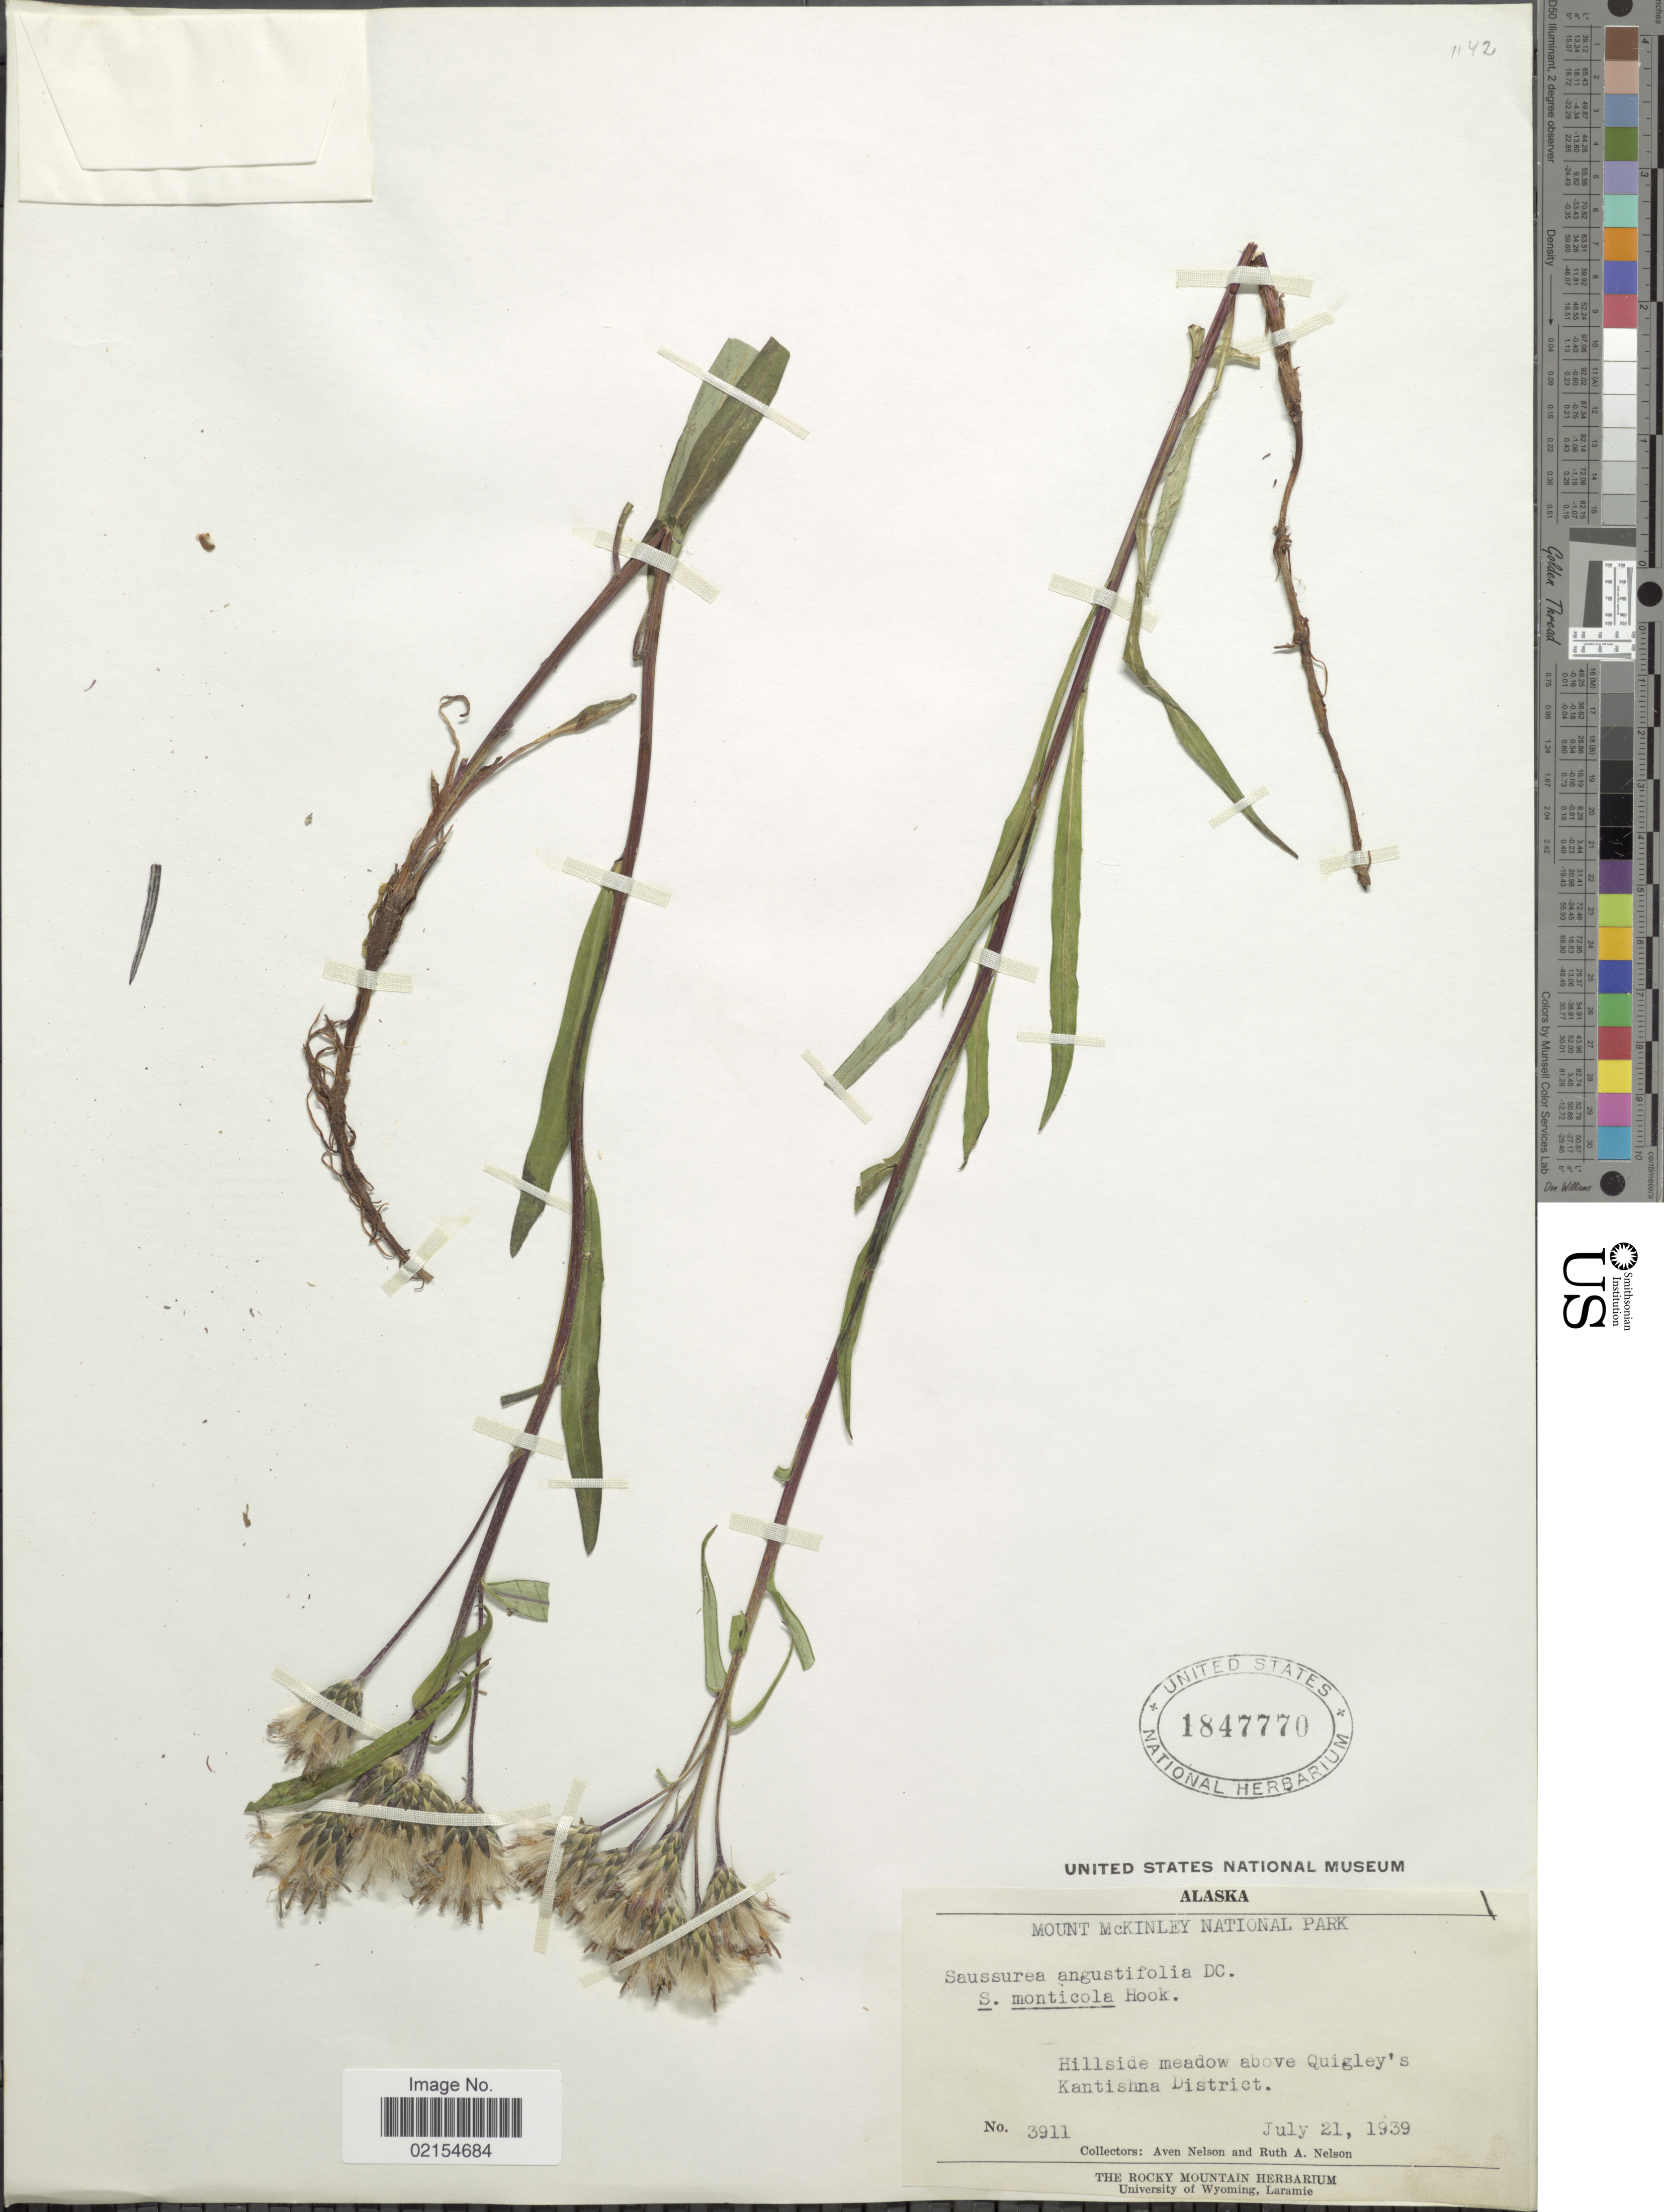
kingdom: Plantae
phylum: Tracheophyta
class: Magnoliopsida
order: Asterales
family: Asteraceae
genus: Saussurea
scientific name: Saussurea angustifolia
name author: (L.) DC.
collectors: A. Nelson & R. A. Nelson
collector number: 3911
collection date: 1939-07-21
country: United States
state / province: Alaska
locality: Mount McKinley National Park, Hillside meadow above Quigley's, Kantishna District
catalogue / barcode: US 1847770